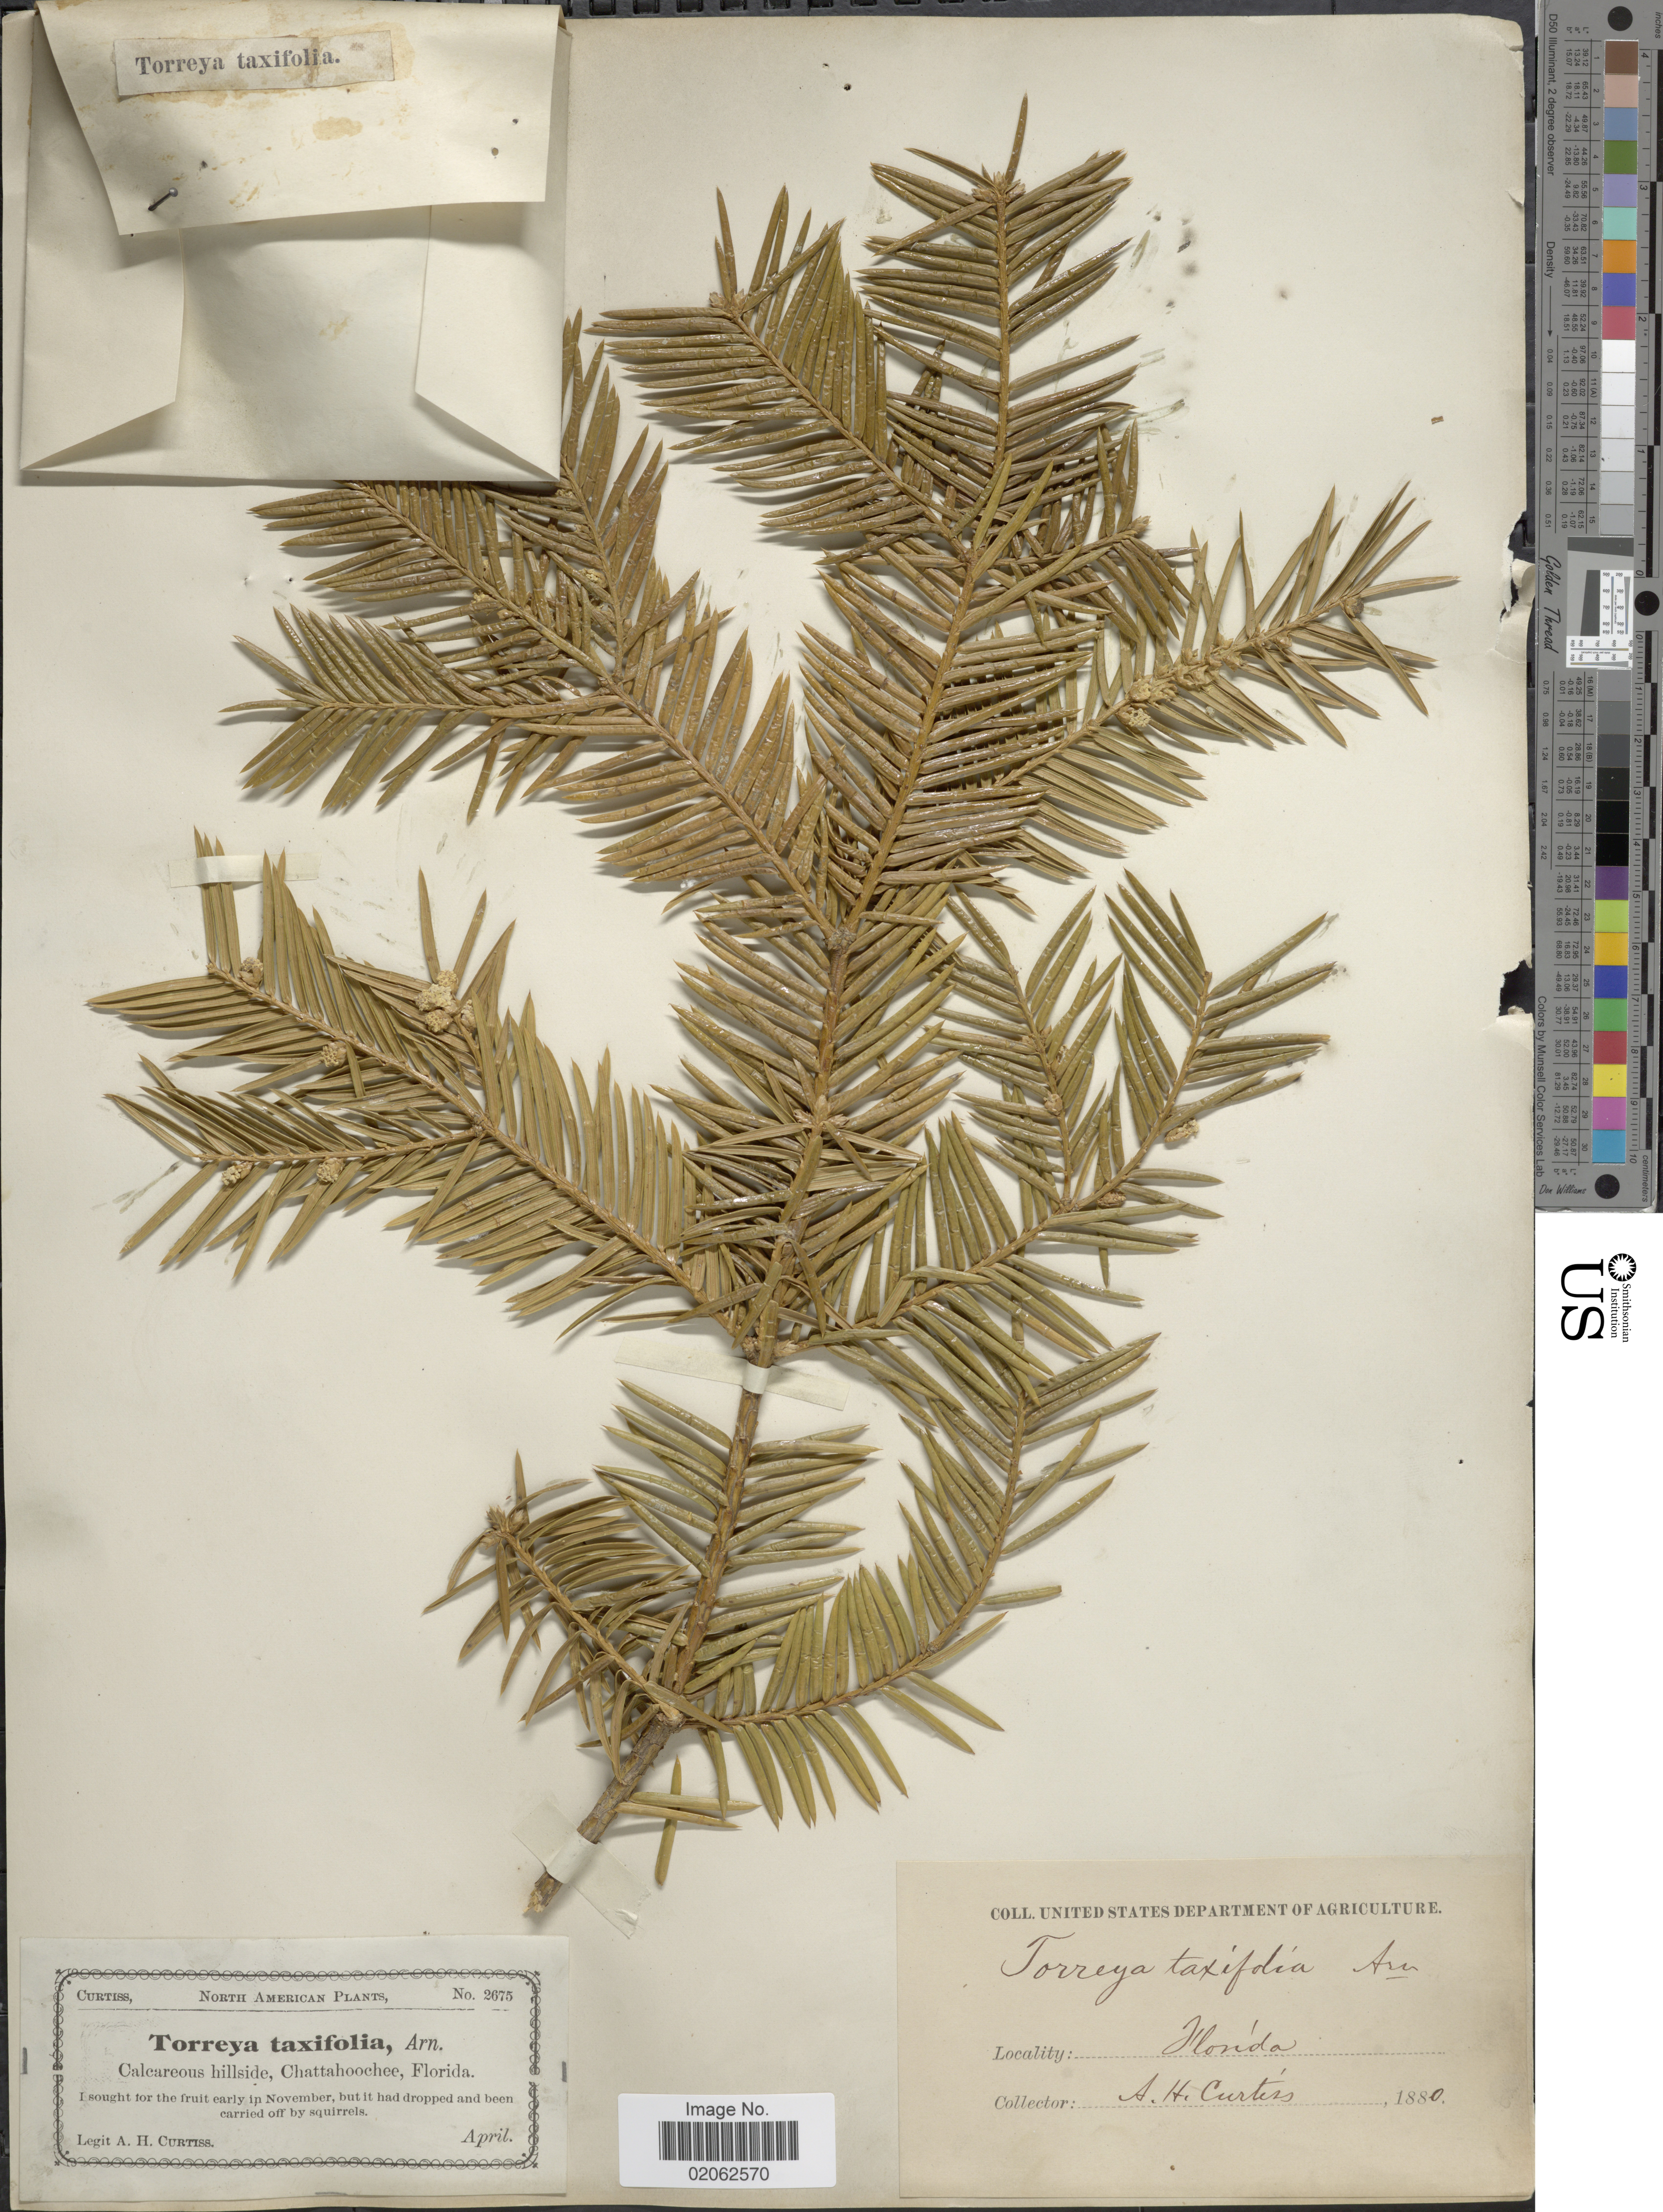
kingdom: Plantae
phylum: Tracheophyta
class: Pinopsida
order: Pinales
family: Taxaceae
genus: Torreya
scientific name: Torreya taxifolia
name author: Arn.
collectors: A. H. Curtiss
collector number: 2675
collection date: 1880-04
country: United States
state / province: Florida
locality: Calcareous hillside, Chattahoochee